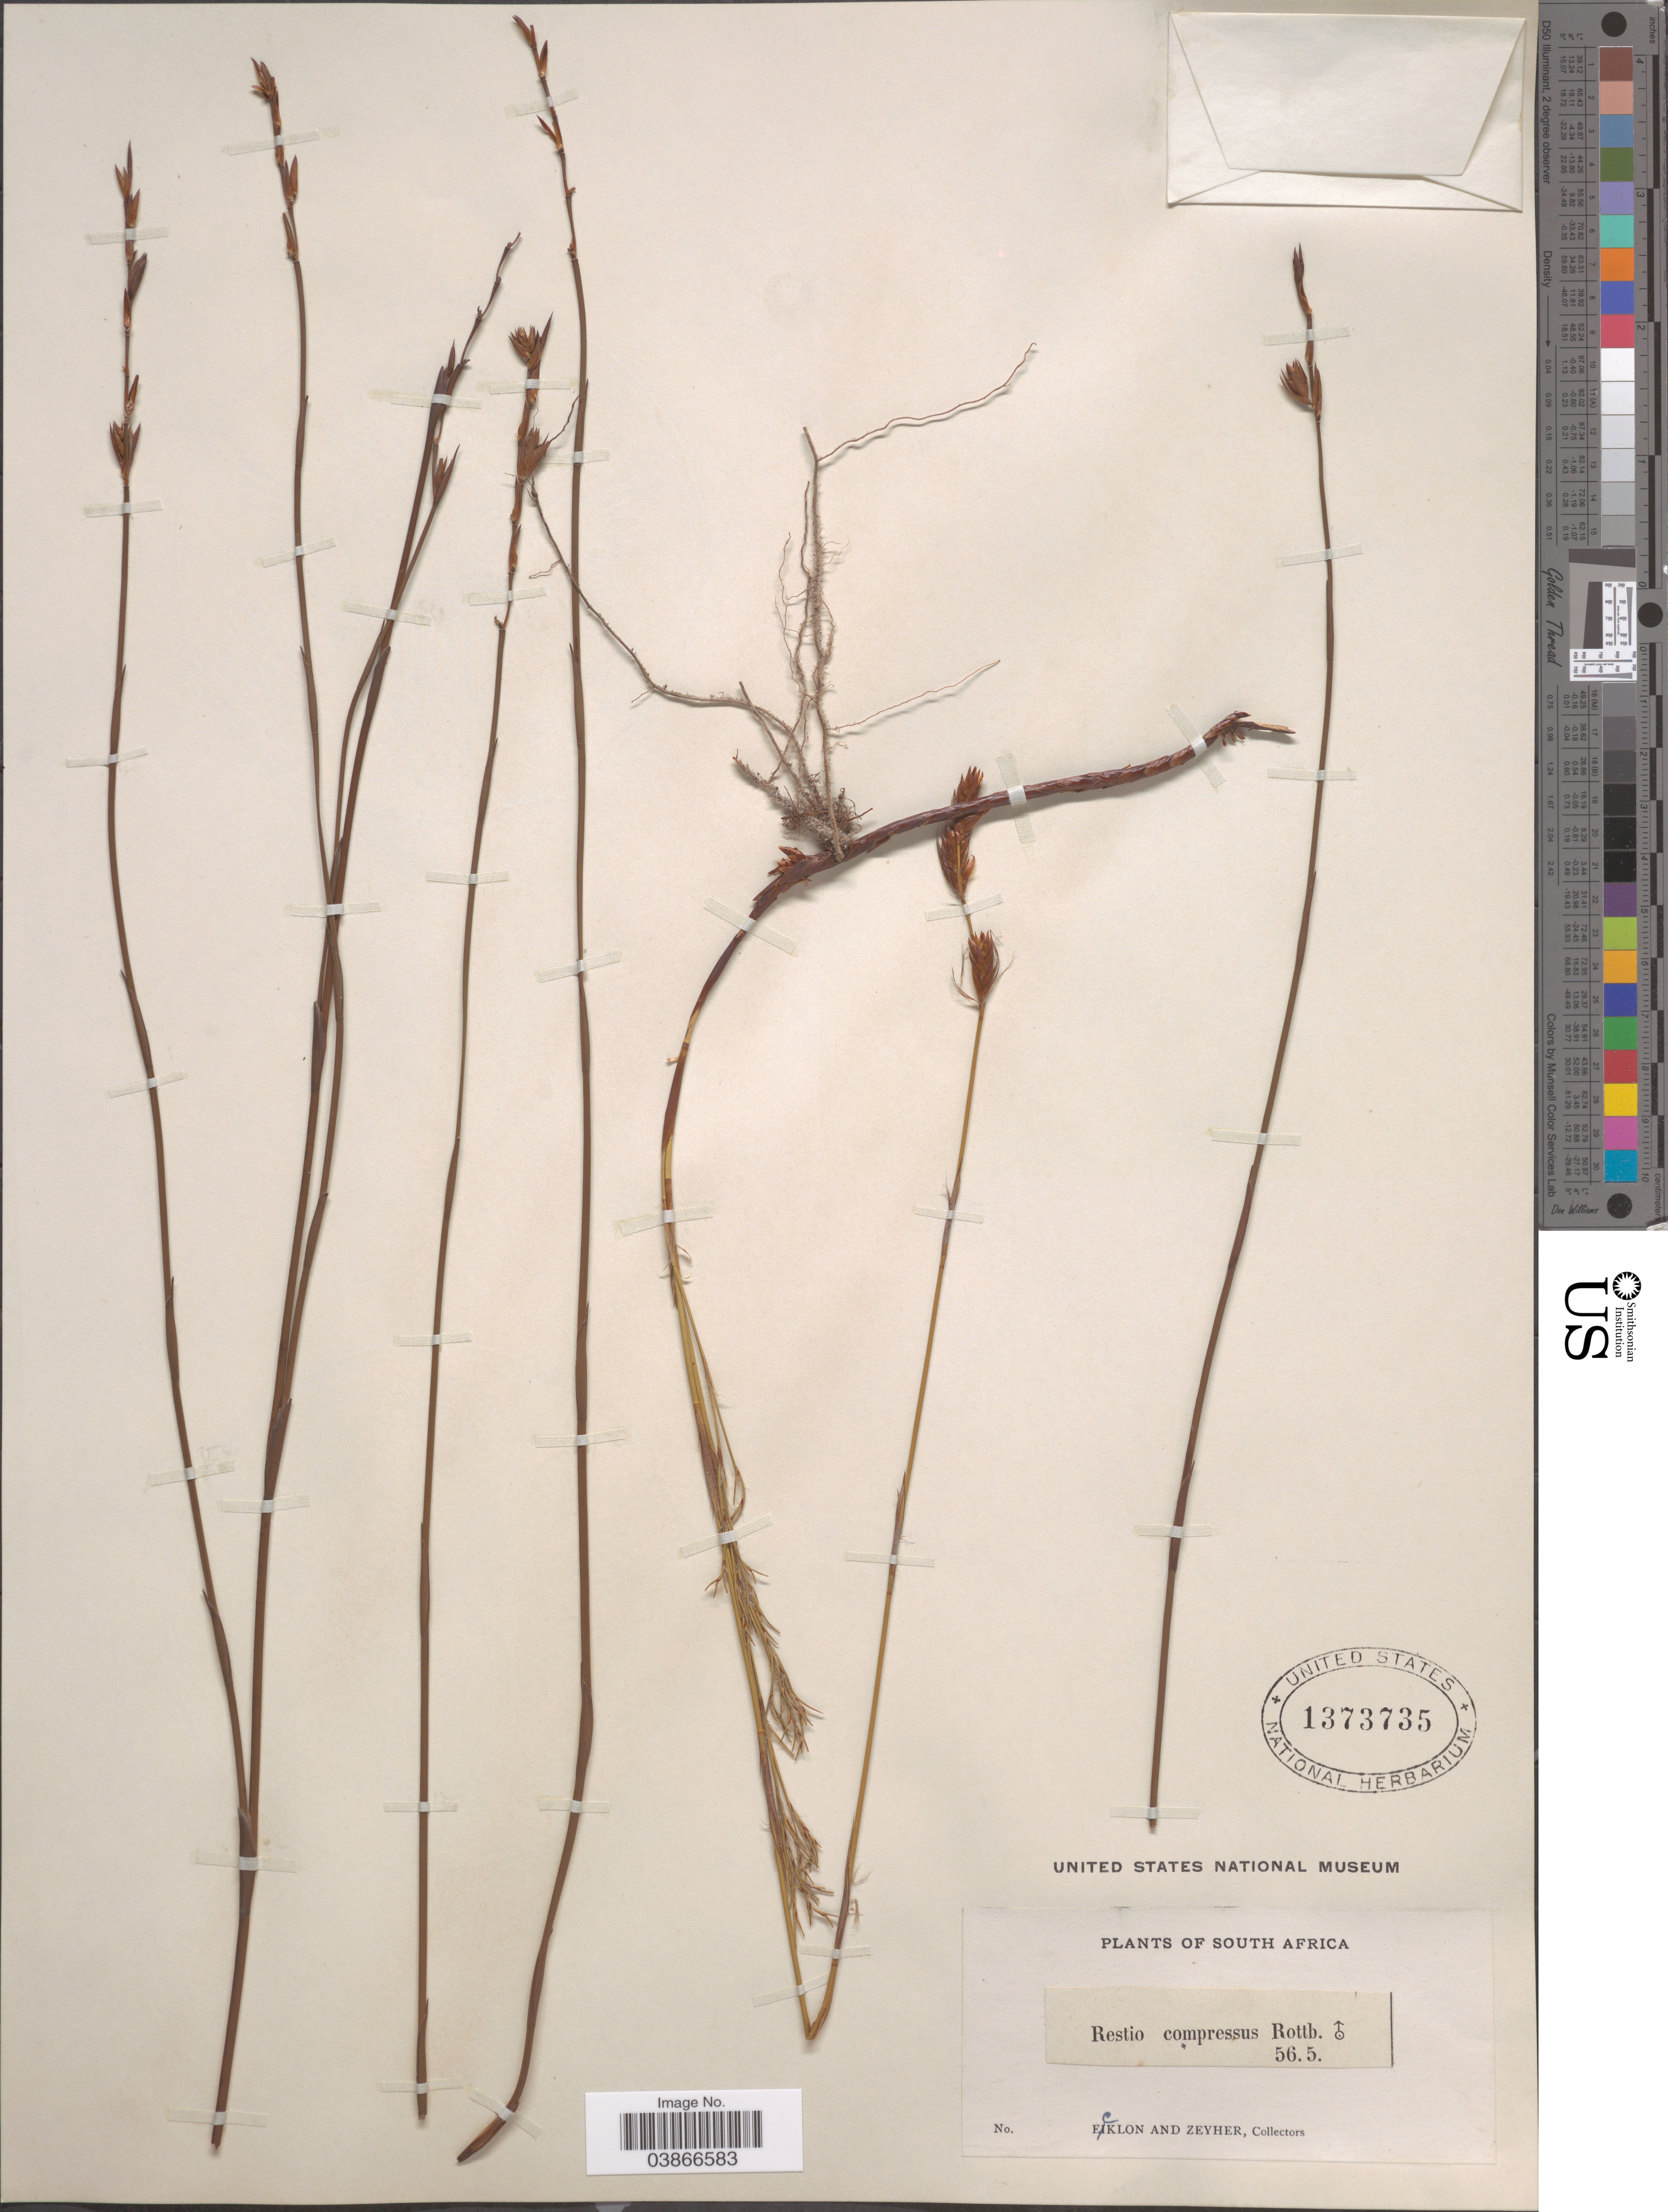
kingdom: Plantae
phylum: Tracheophyta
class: Liliopsida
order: Poales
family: Restionaceae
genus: Restio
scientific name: Restio compressus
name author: Rottb.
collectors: -. Ecklon & -. Zeyher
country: South Africa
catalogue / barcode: US 1373735